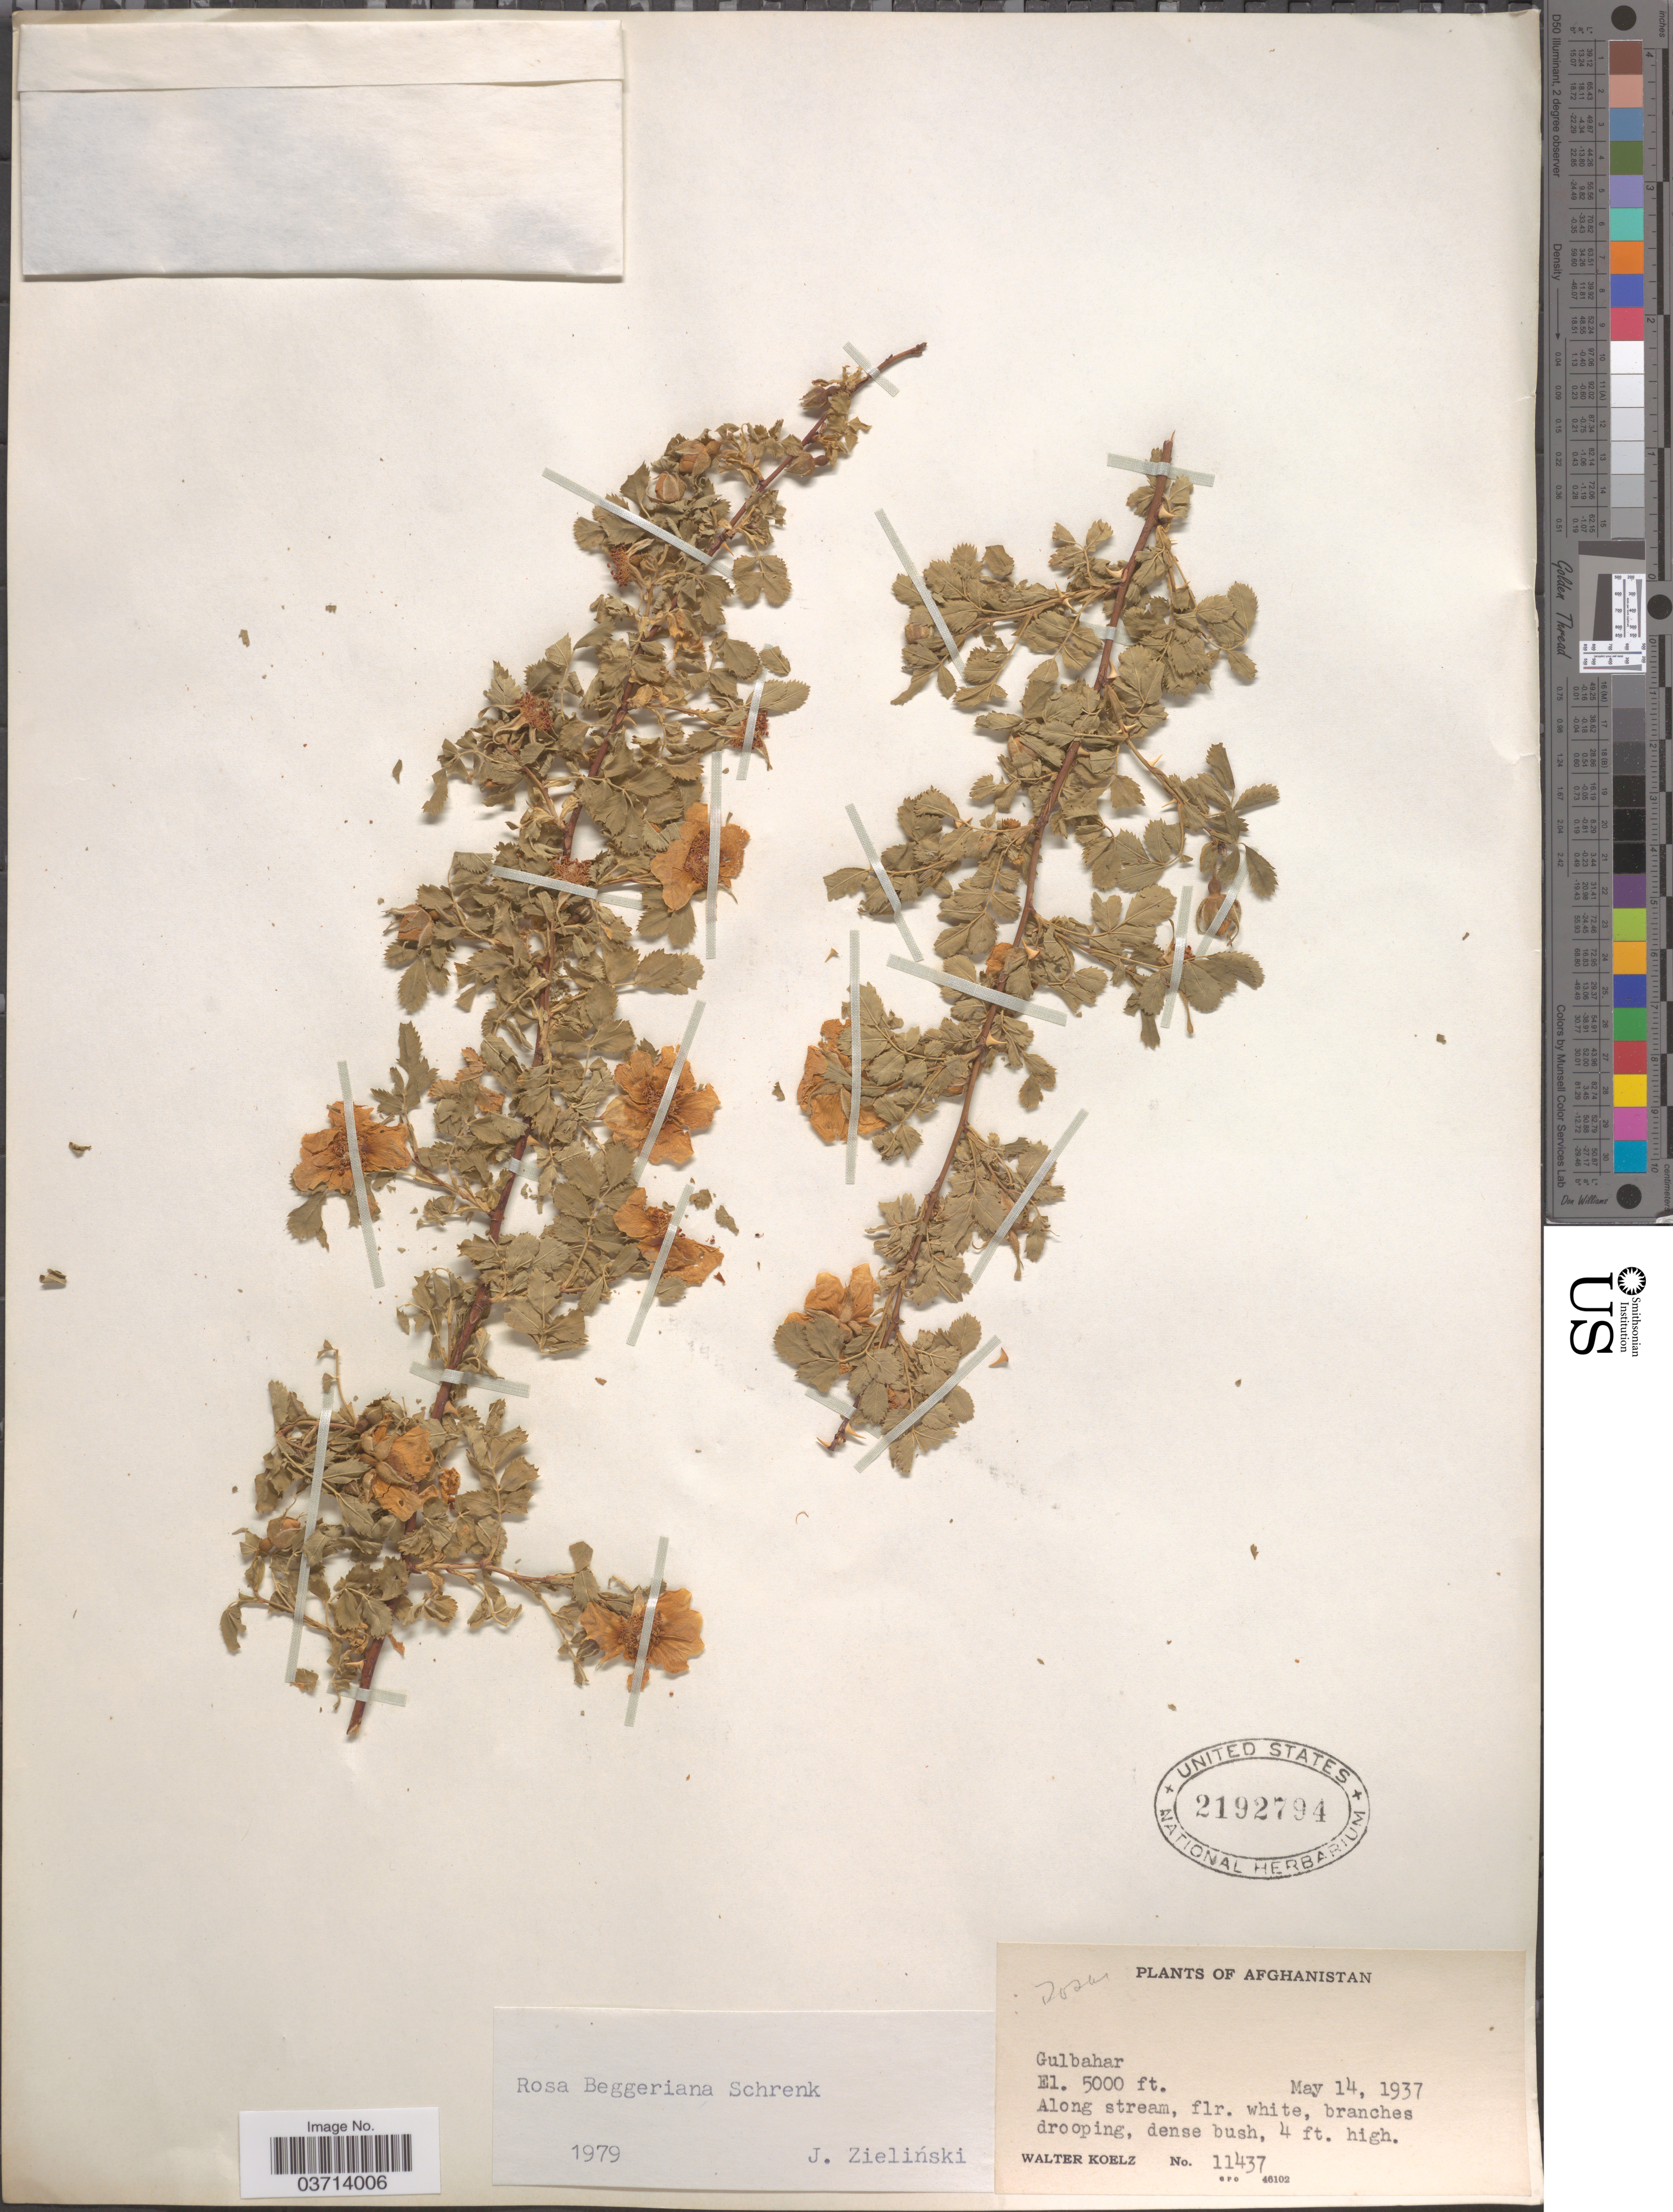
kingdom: Plantae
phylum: Tracheophyta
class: Magnoliopsida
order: Rosales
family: Rosaceae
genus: Rosa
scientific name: Rosa beggeriana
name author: Schrenk ex Fisch. & C.A. Mey.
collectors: W. N. Koelz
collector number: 11437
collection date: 1937-05-14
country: Afghanistan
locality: Gulbahar.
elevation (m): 1524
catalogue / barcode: US 2192794